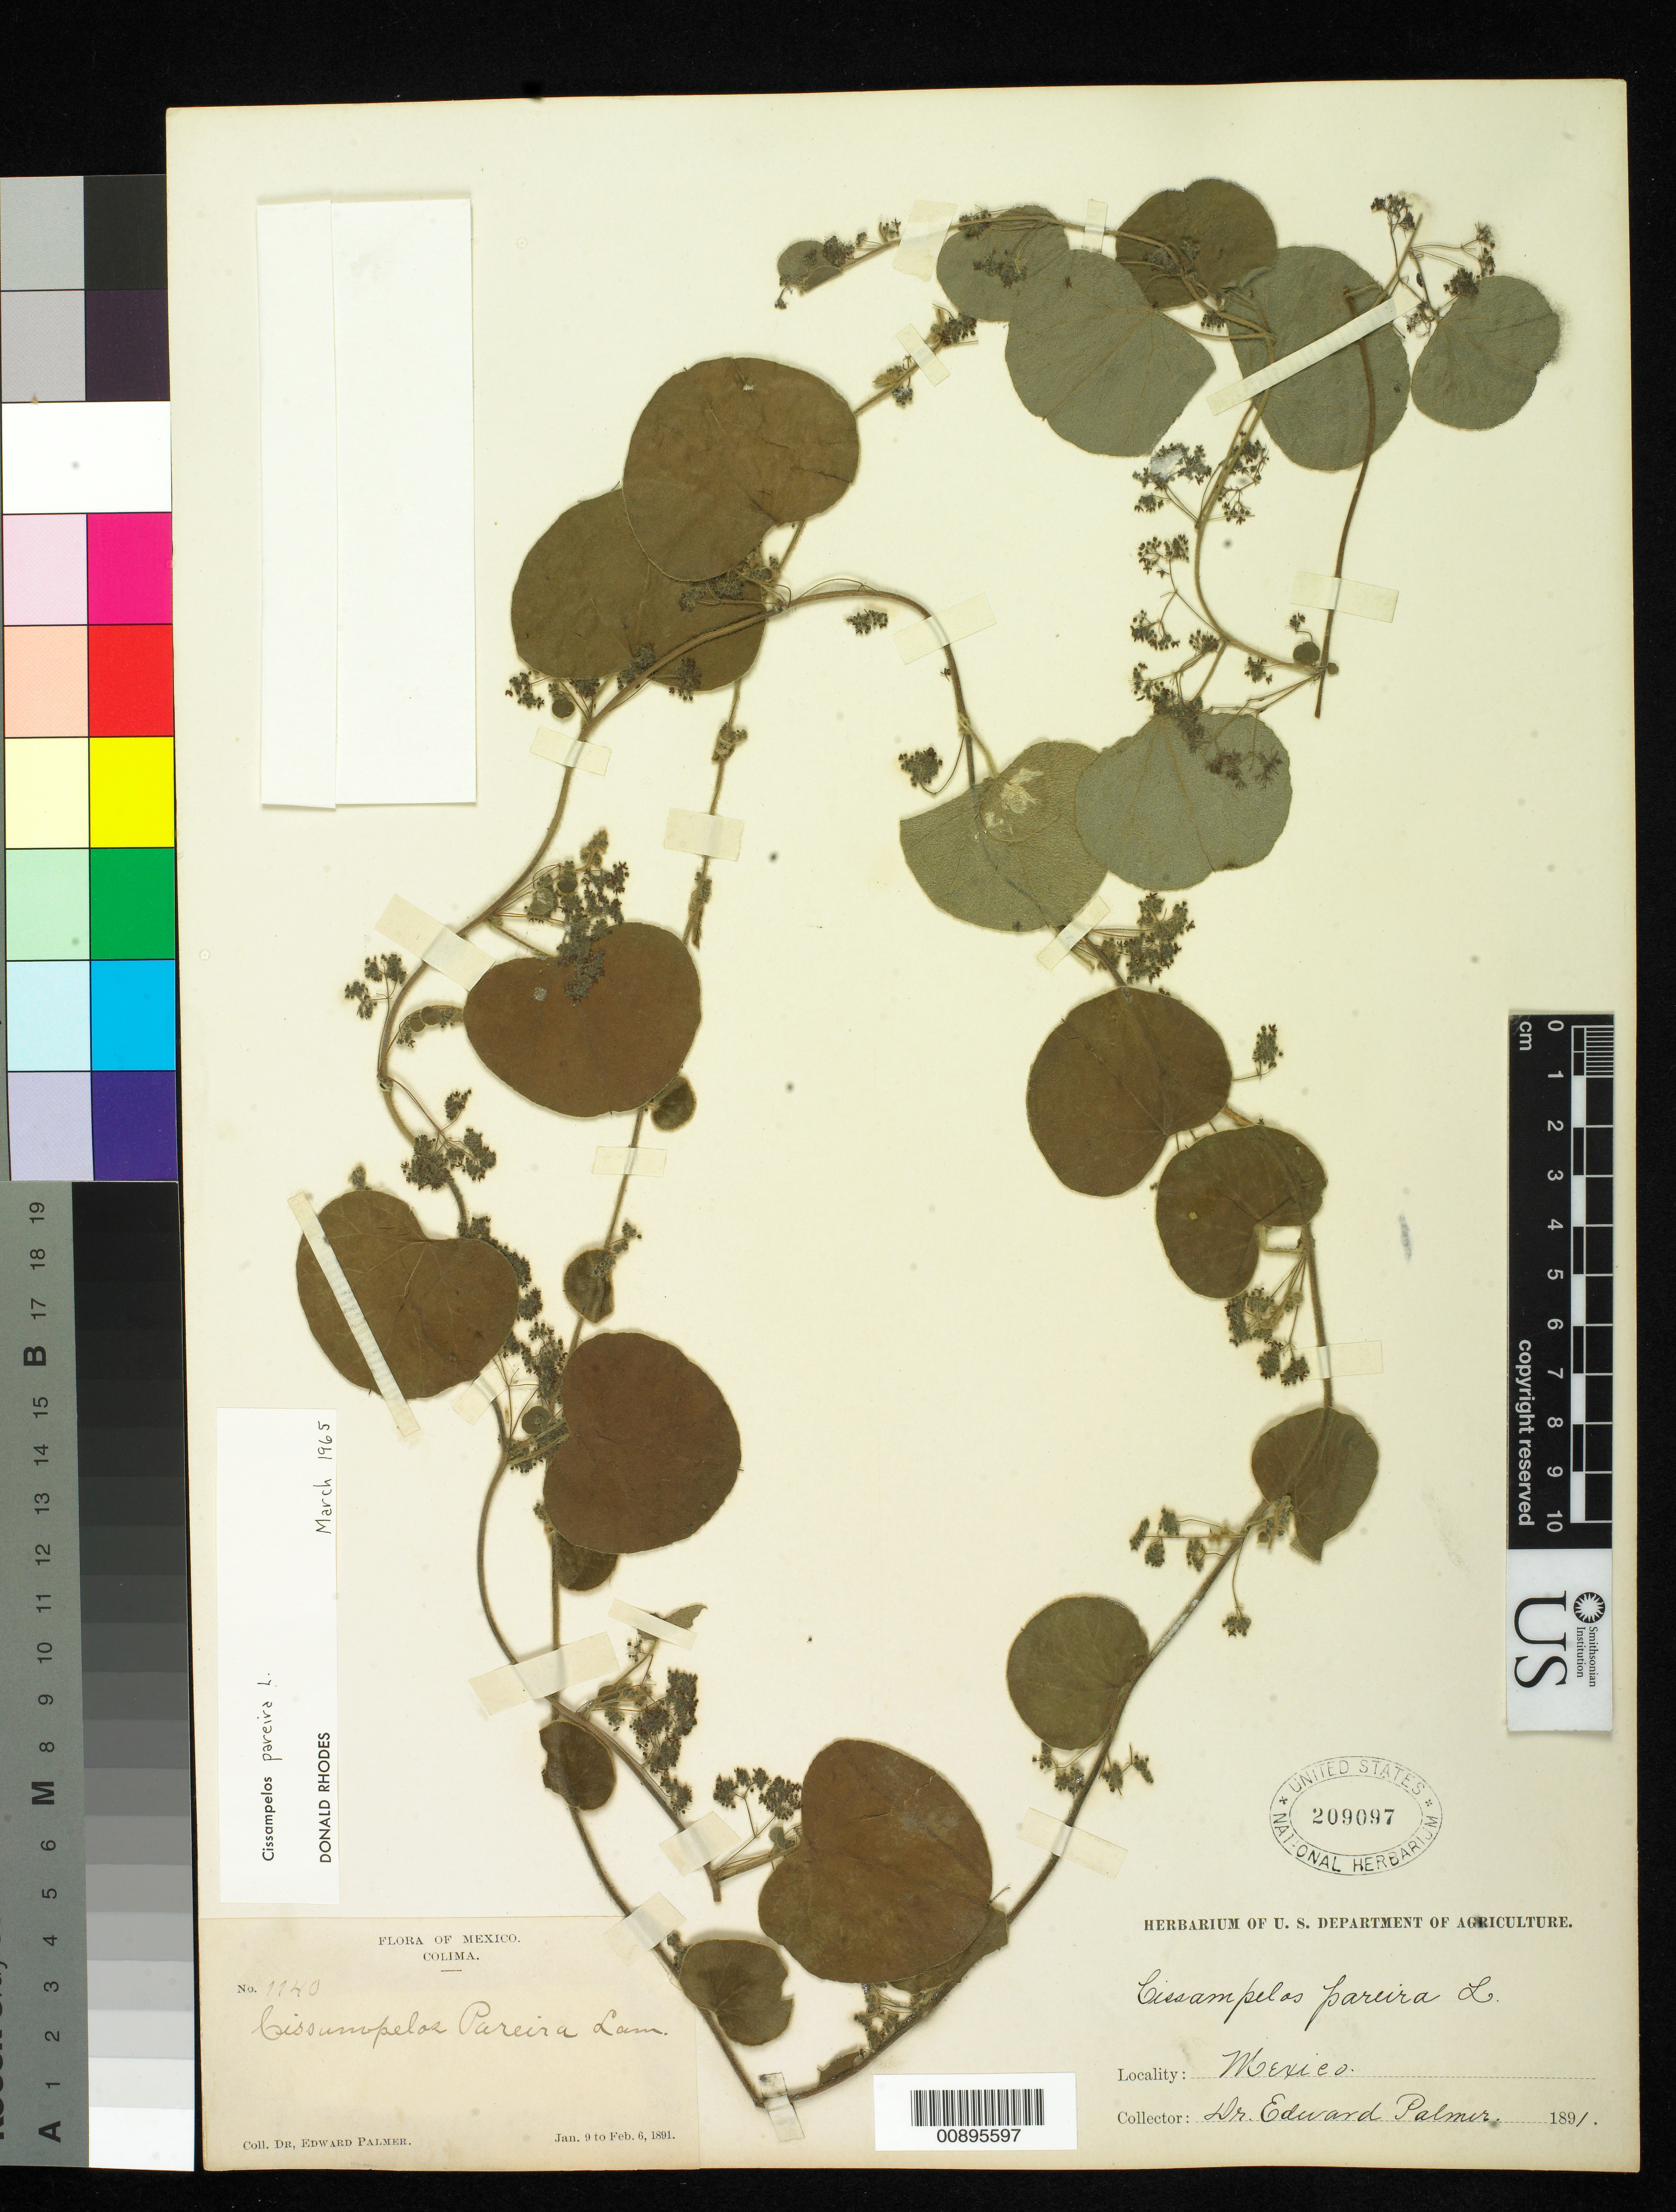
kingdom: Plantae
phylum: Tracheophyta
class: Magnoliopsida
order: Ranunculales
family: Menispermaceae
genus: Cissampelos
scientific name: Cissampelos pareira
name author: L.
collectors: E. Palmer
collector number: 1140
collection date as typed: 09 Jan 1891 to 06 Feb 1891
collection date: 1891-01-09/1891-02-06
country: Mexico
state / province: Colima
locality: Colima.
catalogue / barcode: US 209097